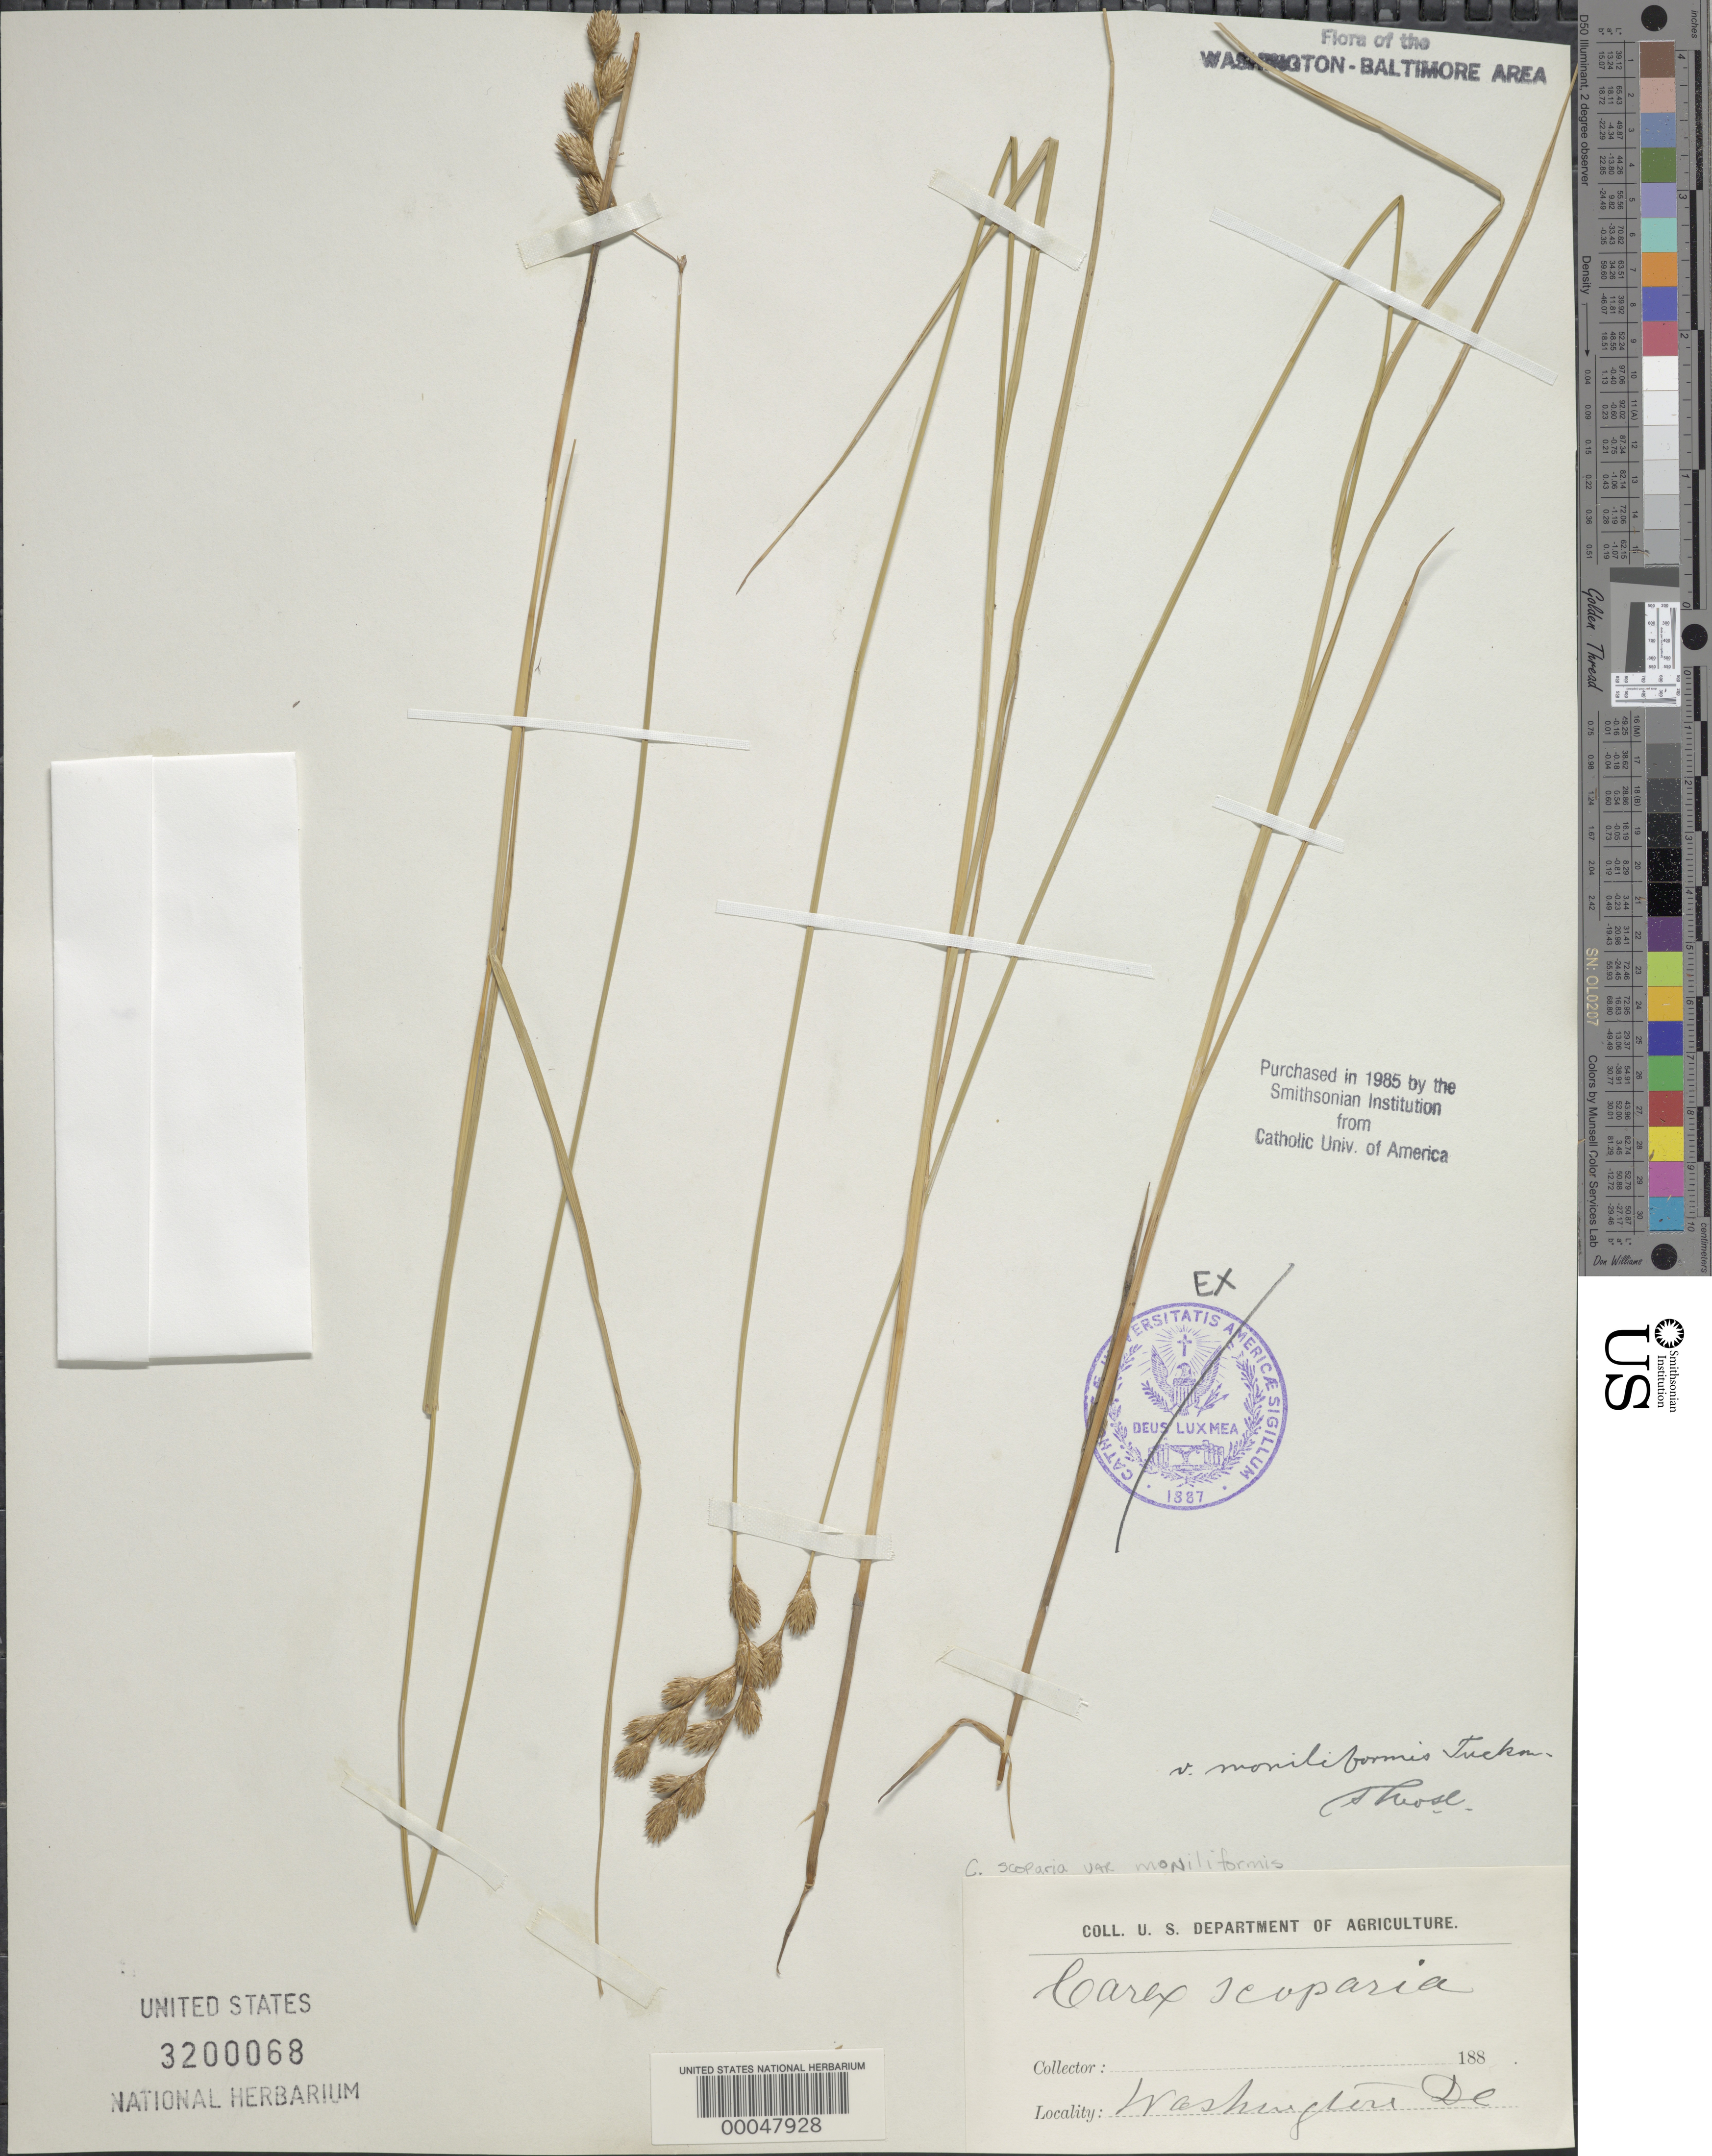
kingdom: Plantae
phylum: Tracheophyta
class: Liliopsida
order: Poales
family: Cyperaceae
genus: Carex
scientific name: Carex scoparia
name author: Schkuhr ex Willd.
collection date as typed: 188-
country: United States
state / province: District of Columbia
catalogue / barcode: US 3200068